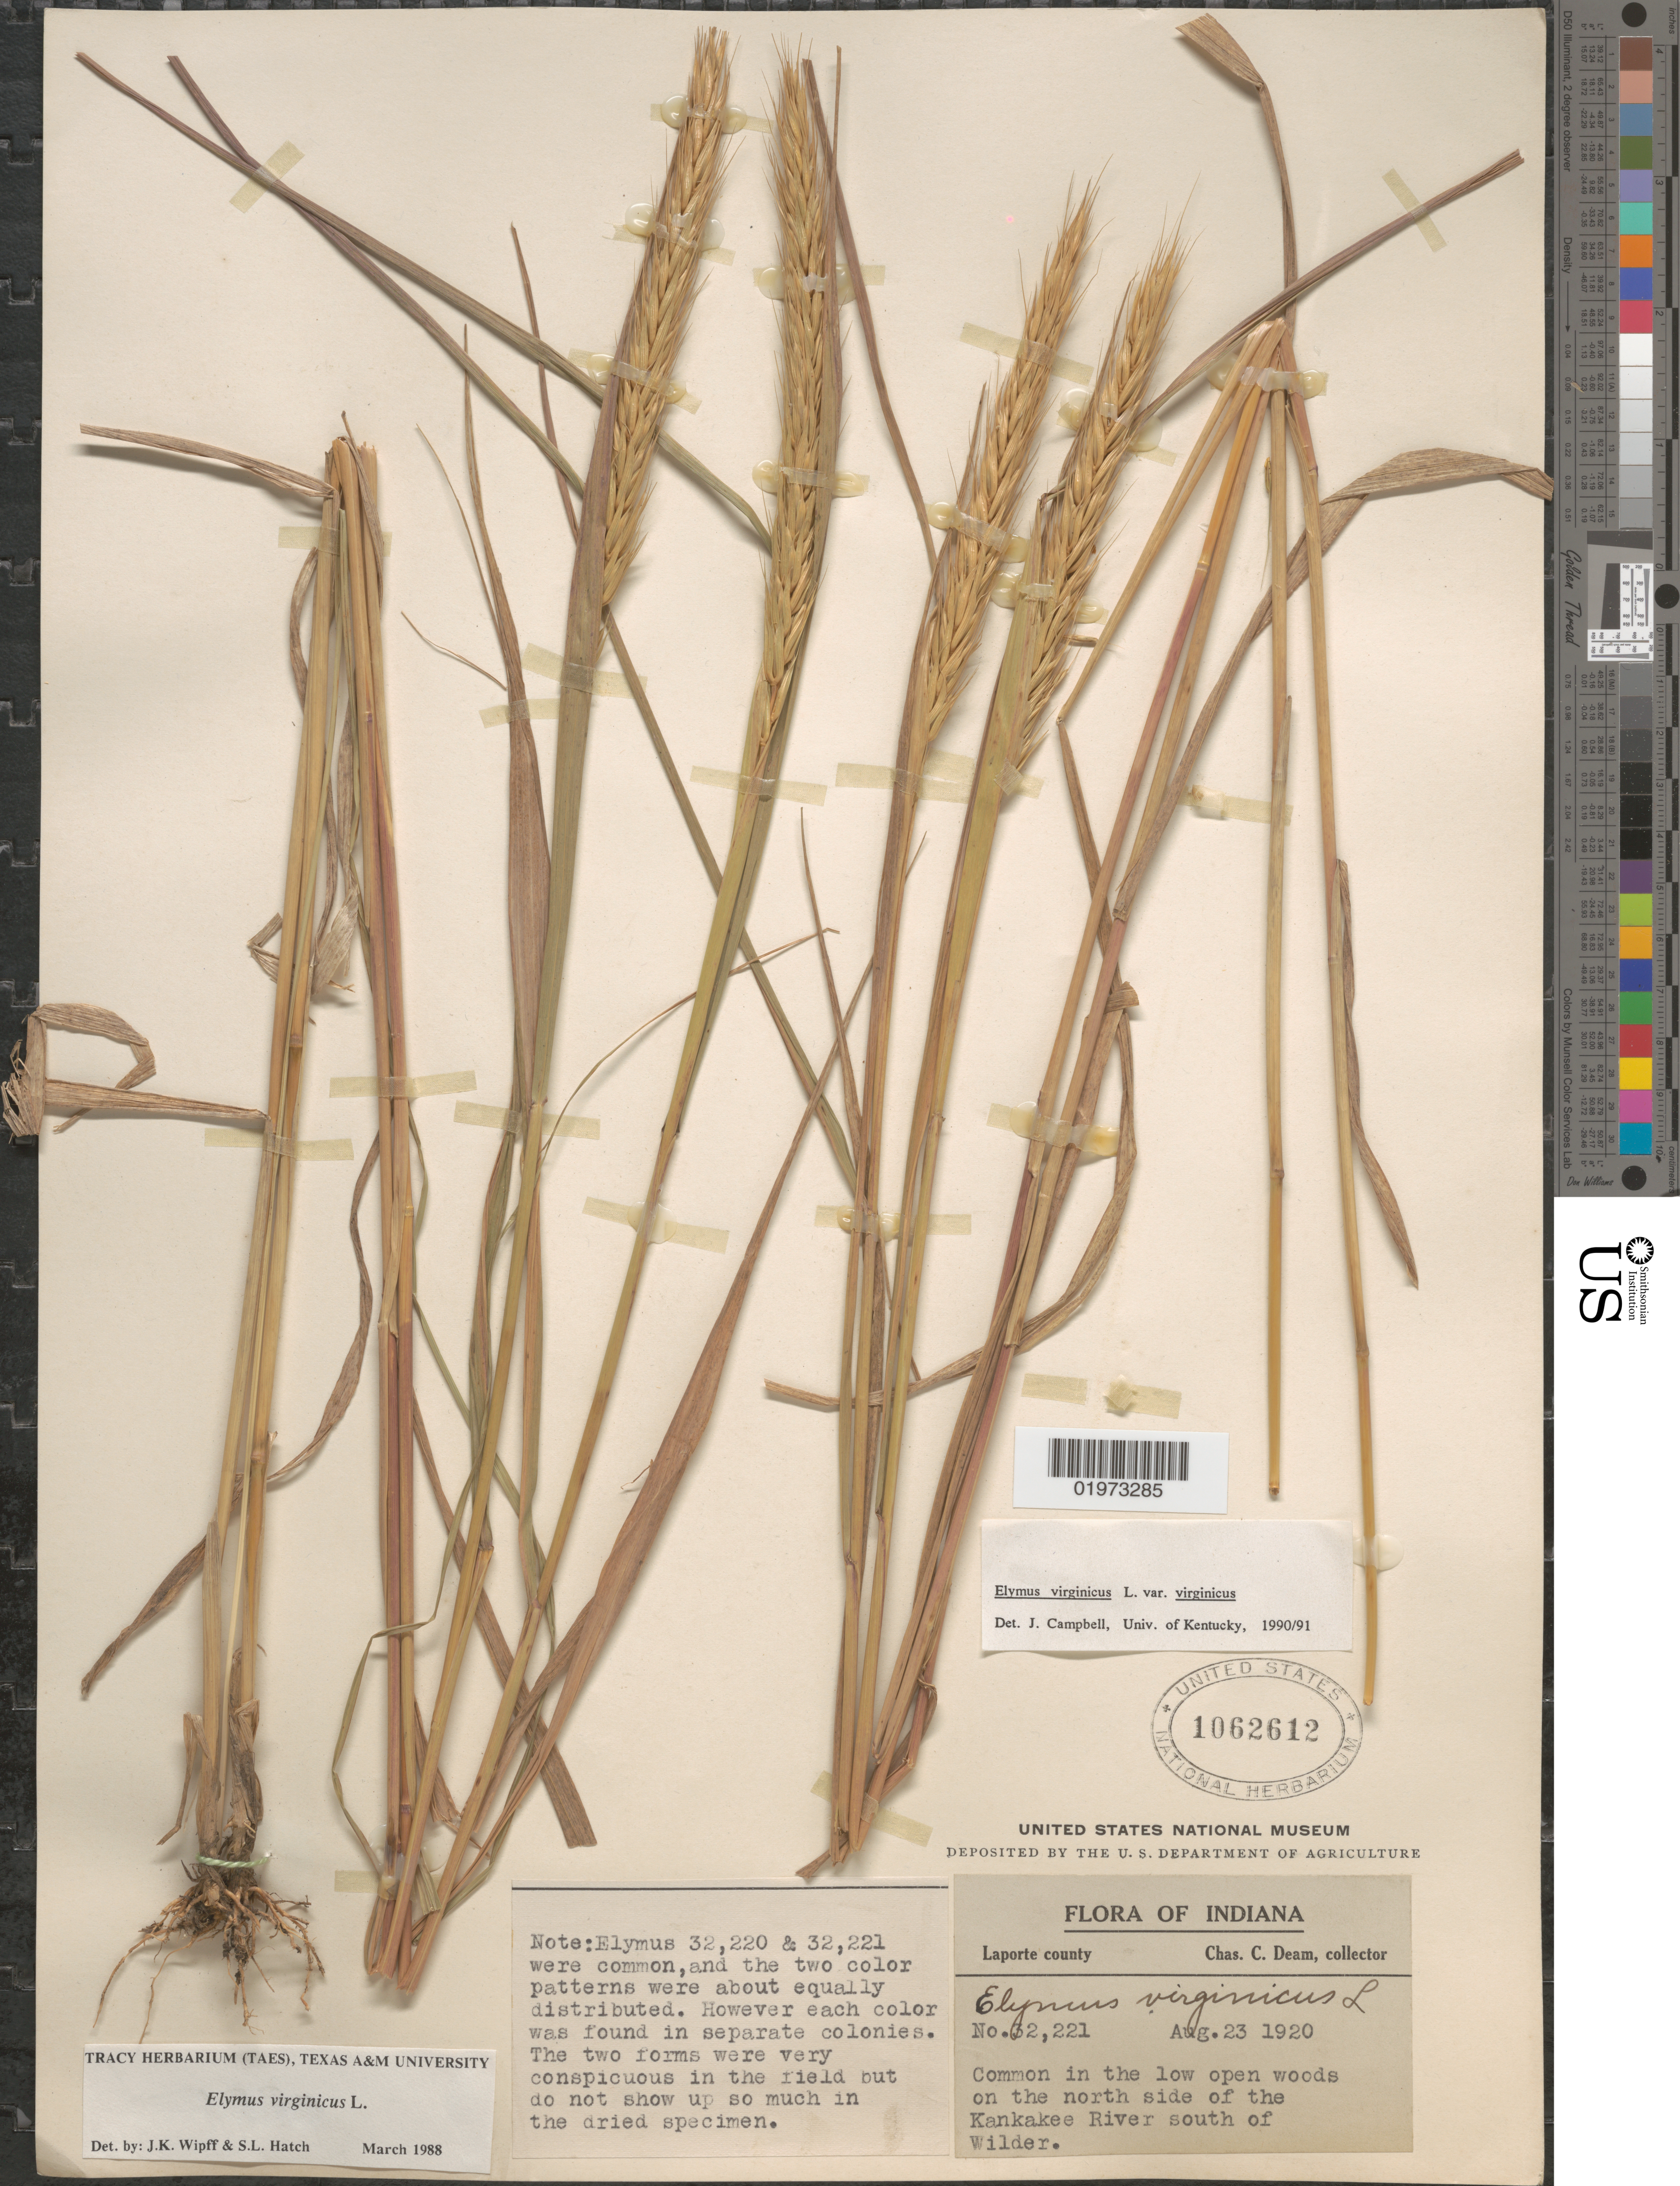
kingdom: Plantae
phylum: Tracheophyta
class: Liliopsida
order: Poales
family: Poaceae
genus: Elymus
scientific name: Elymus virginicus var. virginicus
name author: L.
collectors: C. C. Deam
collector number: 32221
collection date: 1920-08-23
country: United States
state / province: Indiana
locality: Laporte county. Common in the low open woods on the north side of the Kankakee River south of Wilder.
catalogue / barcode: US 1062612